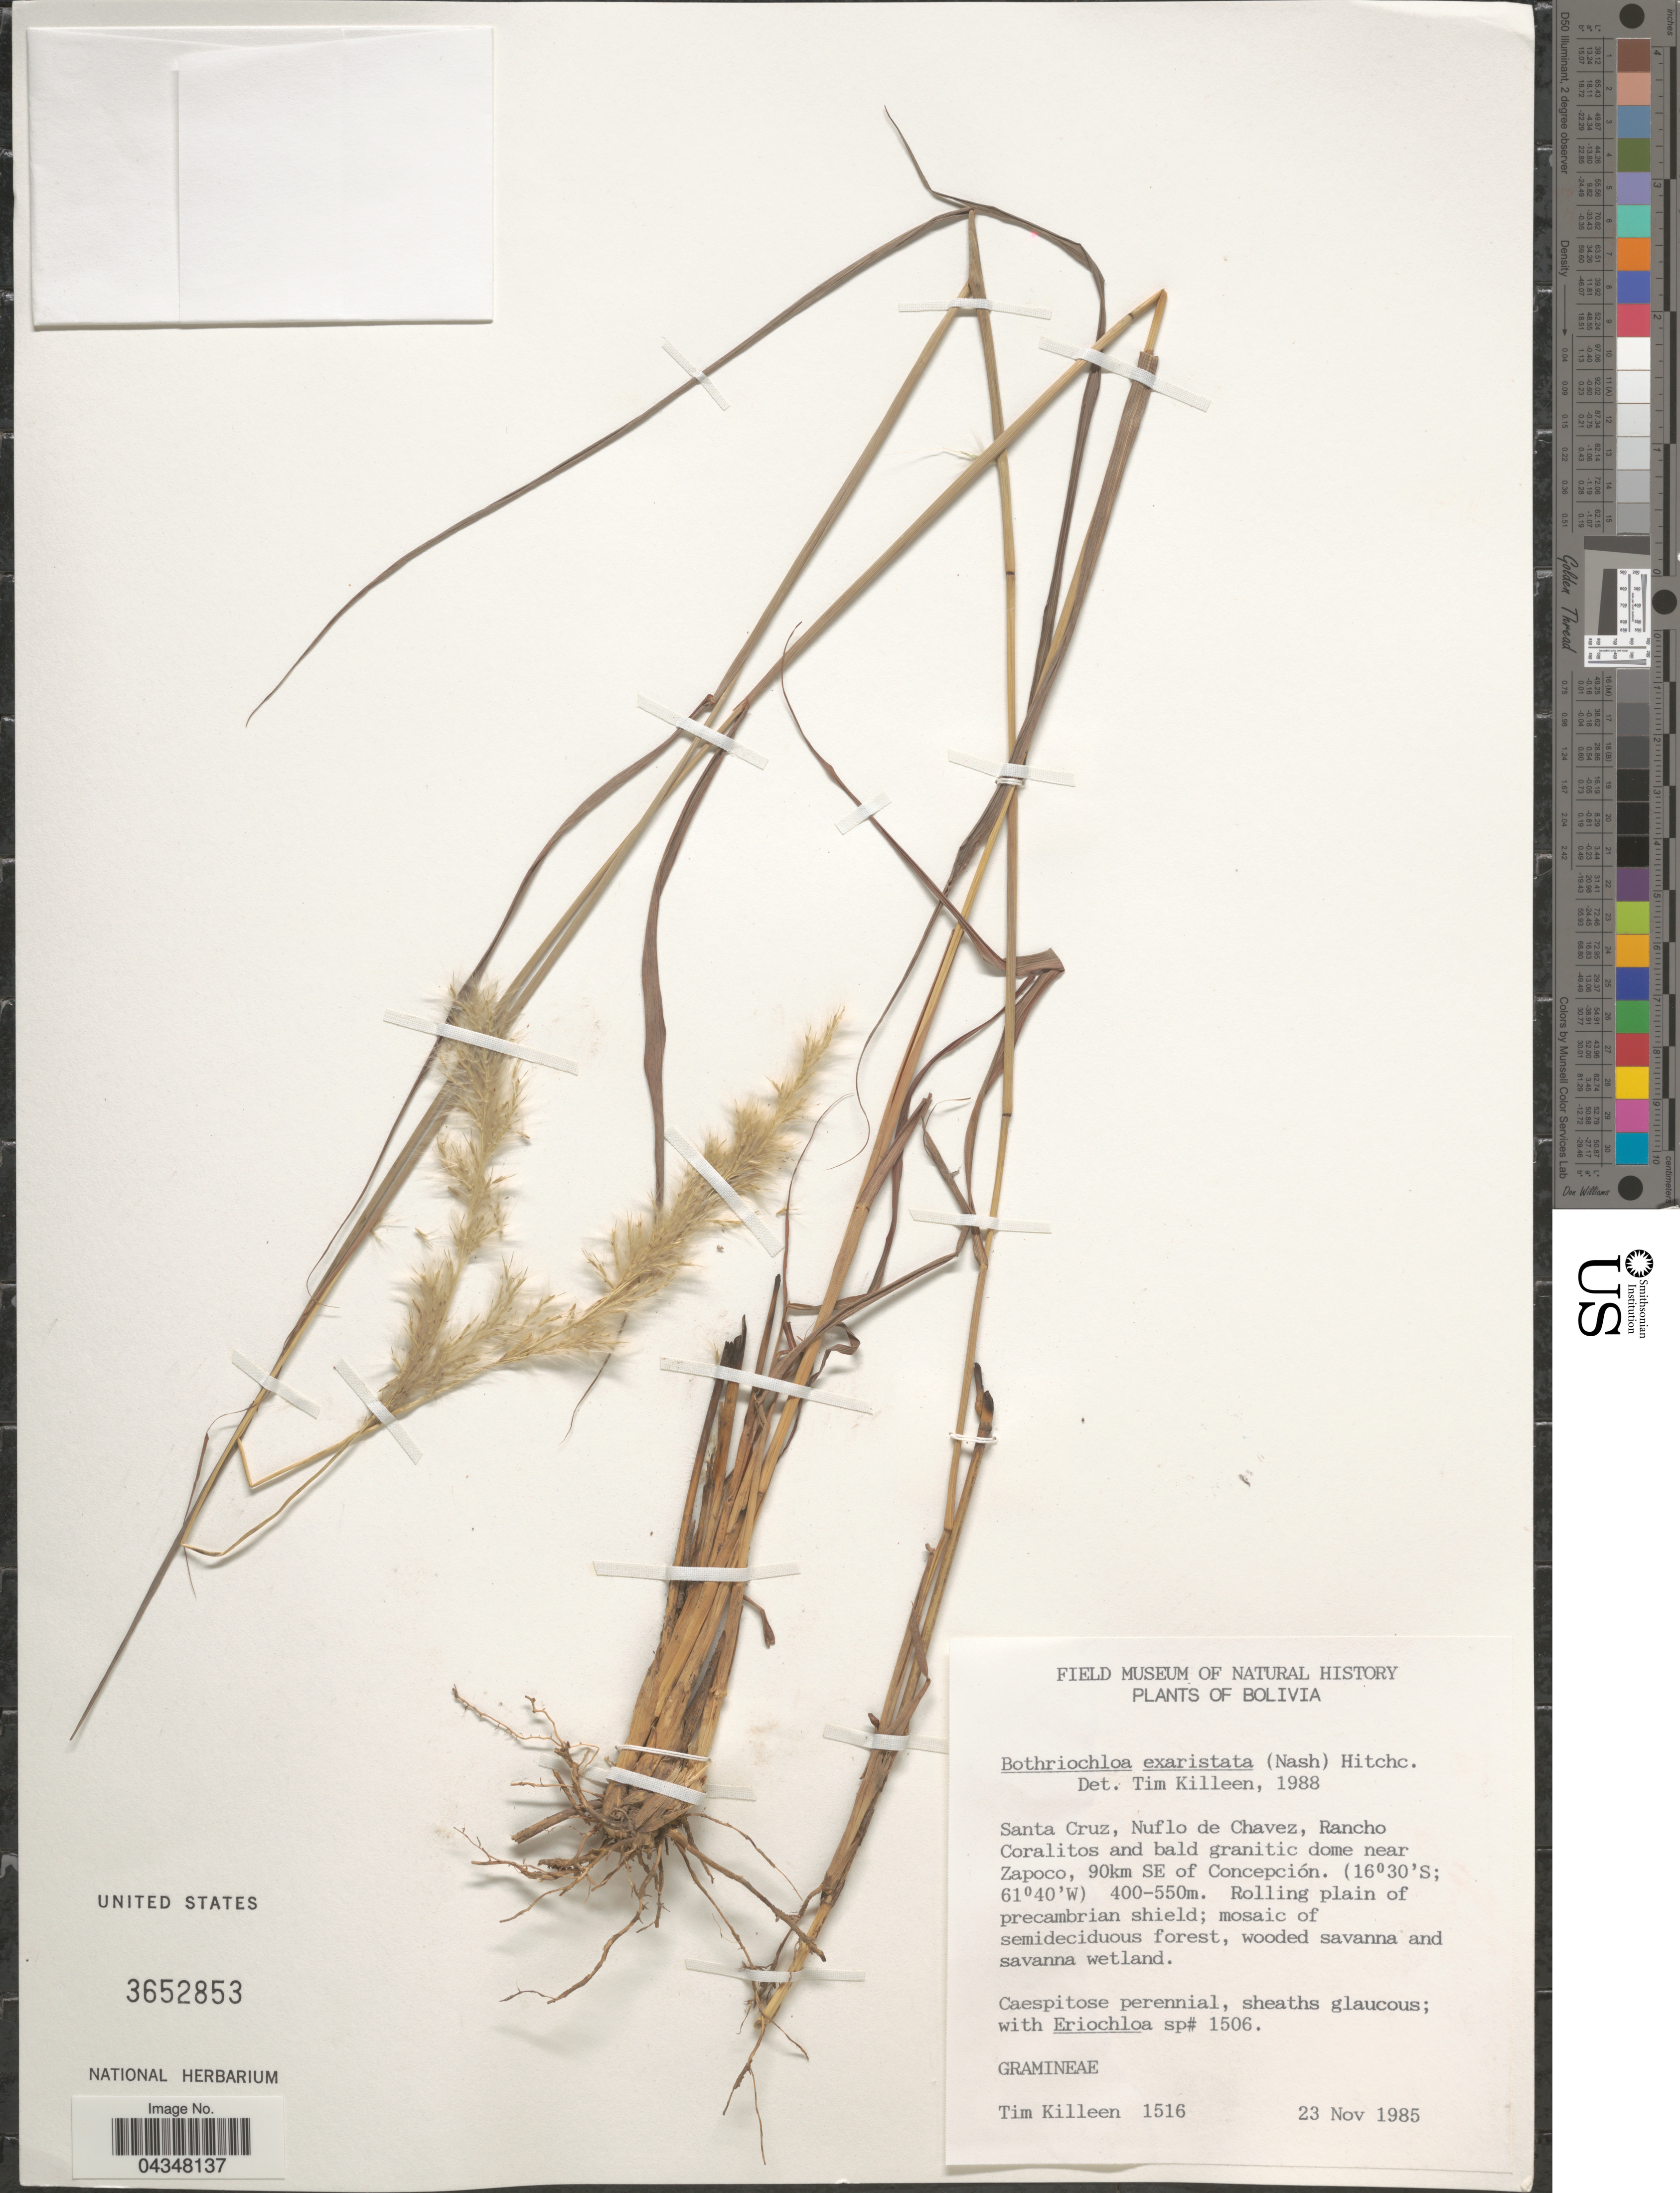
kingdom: Plantae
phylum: Tracheophyta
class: Liliopsida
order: Poales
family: Poaceae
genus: Bothriochloa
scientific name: Bothriochloa exaristata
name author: (Nash) Henr.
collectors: T. J. Killeen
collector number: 1516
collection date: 1985-11-23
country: Bolivia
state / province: Santa Cruz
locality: Nuflo de Chavez, Rancho Coralitos and bald granitic dome near Zapoco, 90km SE of Concepción.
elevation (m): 400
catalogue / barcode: US 3652853